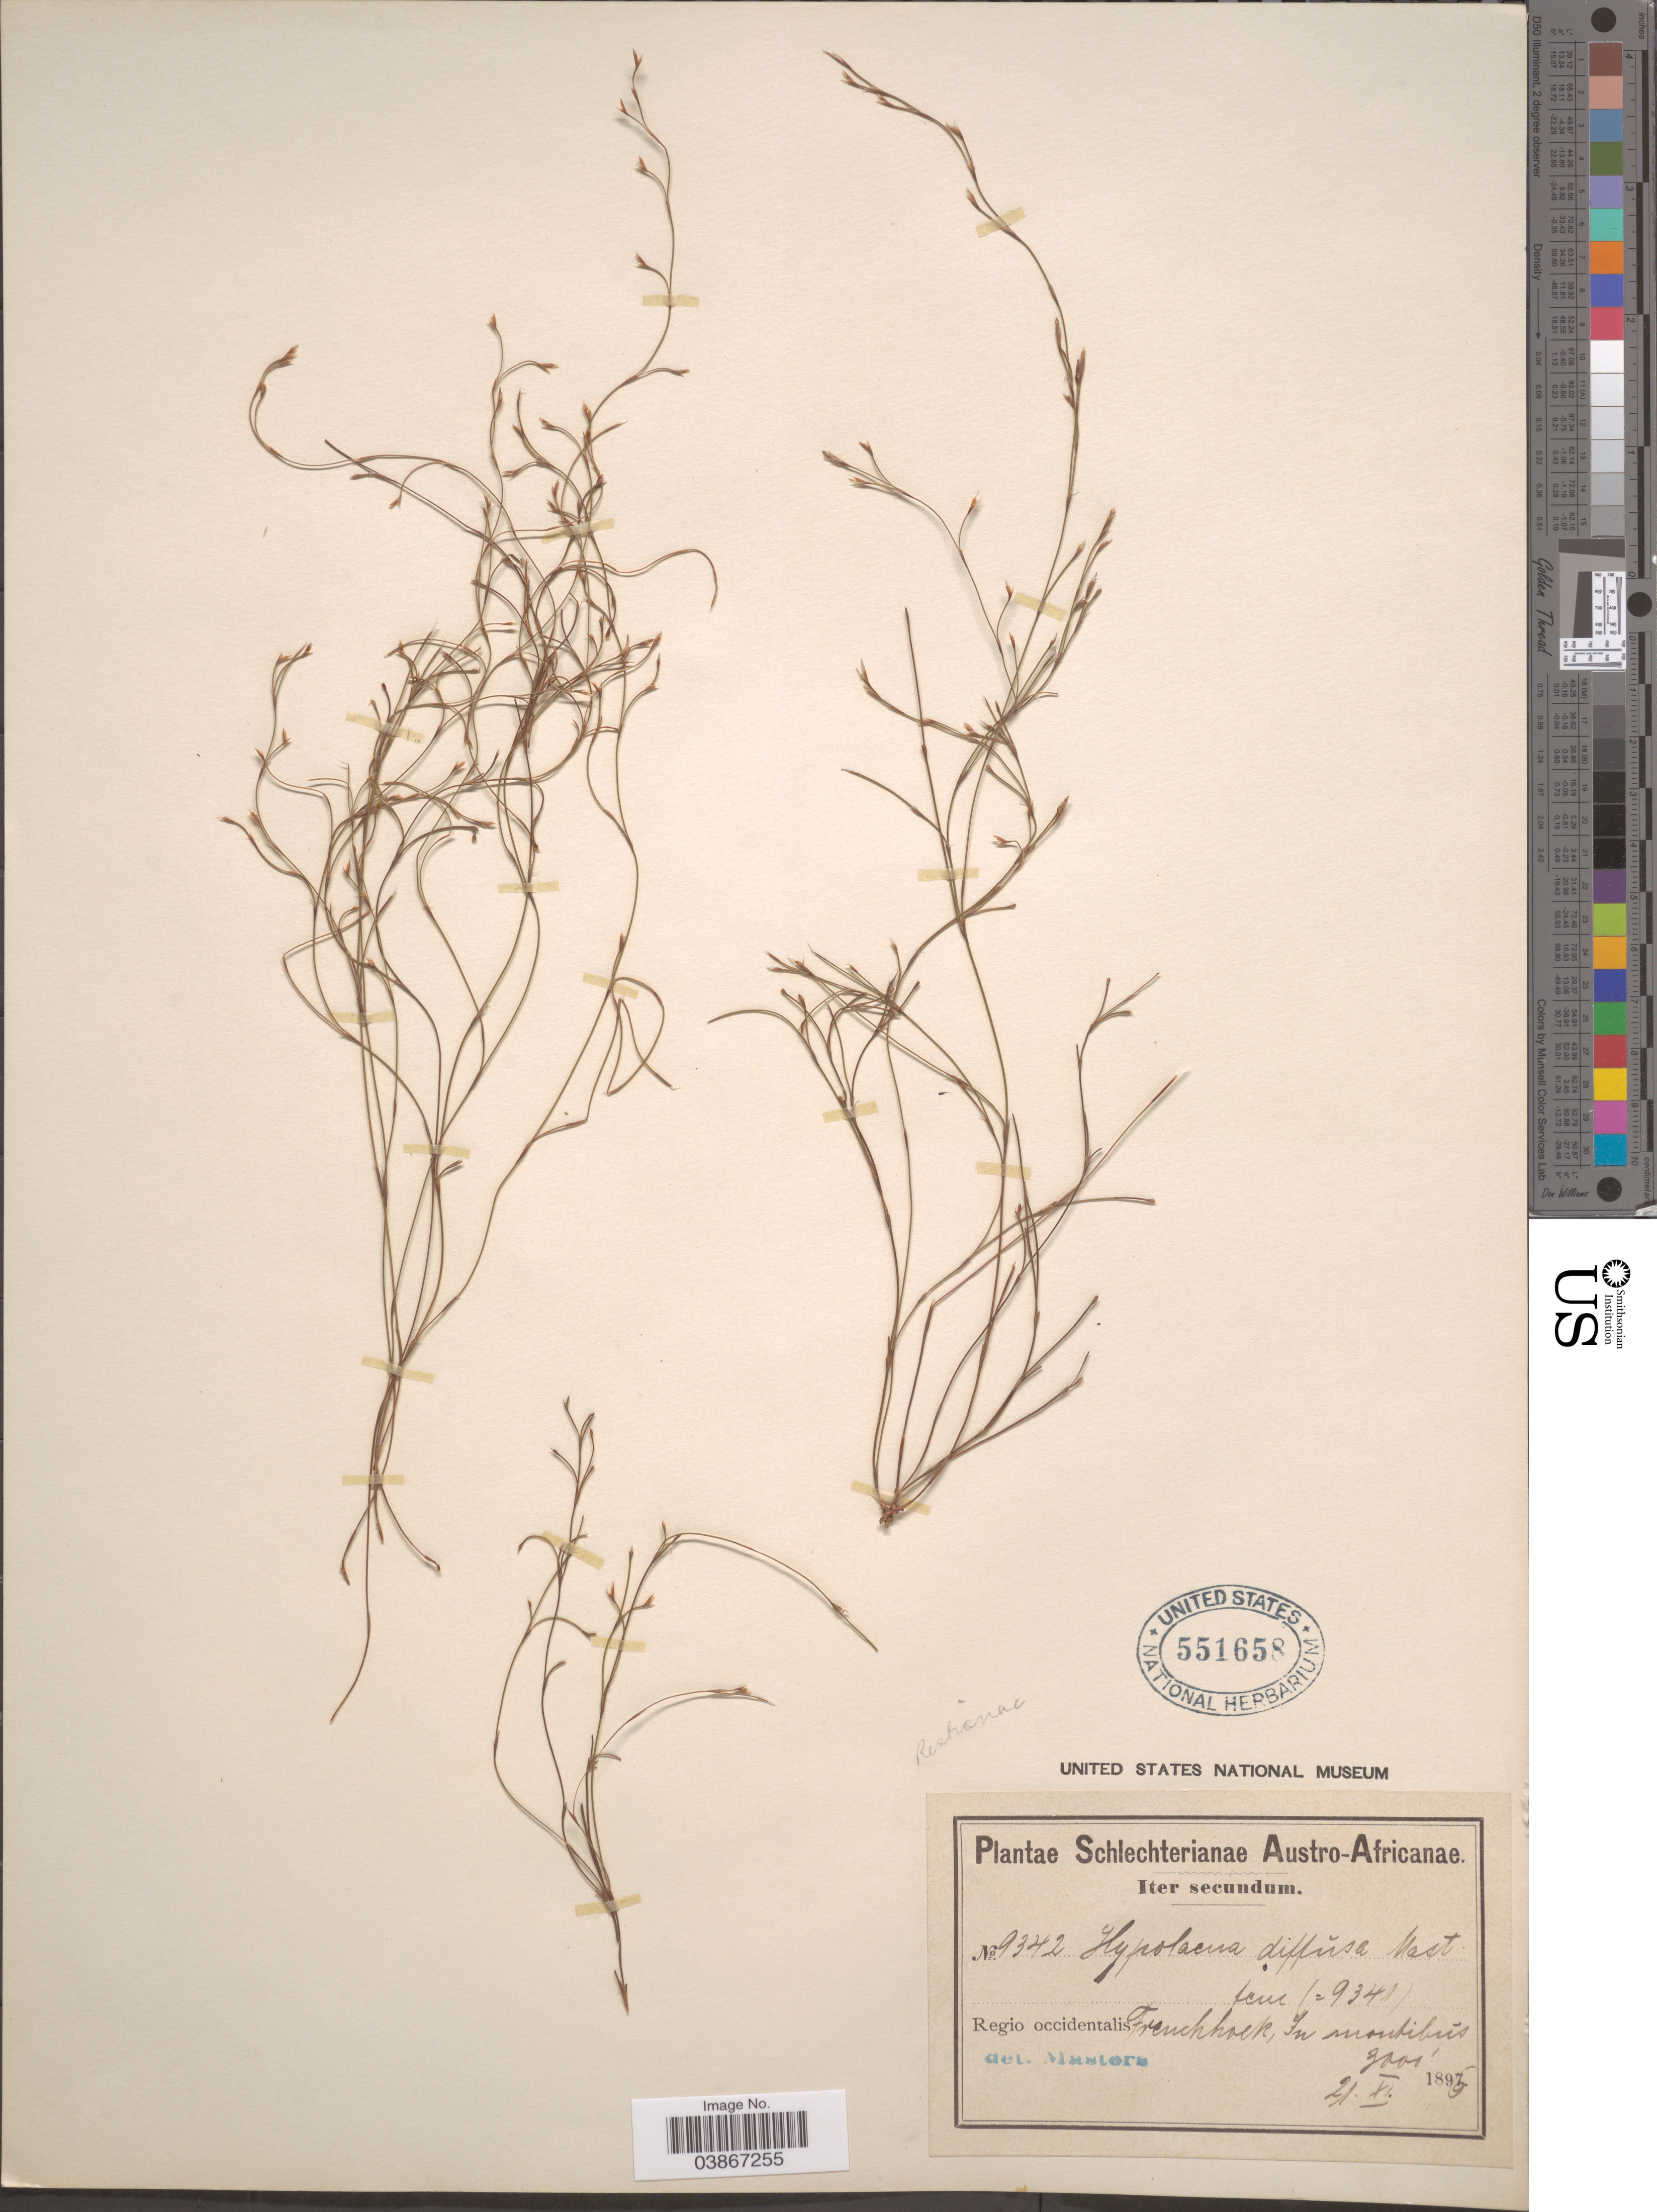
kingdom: Plantae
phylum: Tracheophyta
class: Liliopsida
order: Poales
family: Restionaceae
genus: Hypolaena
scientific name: Hypolaena diffusa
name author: Mast.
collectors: Schlechter, --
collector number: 9342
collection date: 1896-11-21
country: South Africa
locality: Austro-Africanae. Regio occidentalis: Frenchhoek, in montibus.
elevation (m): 914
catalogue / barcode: US 551658